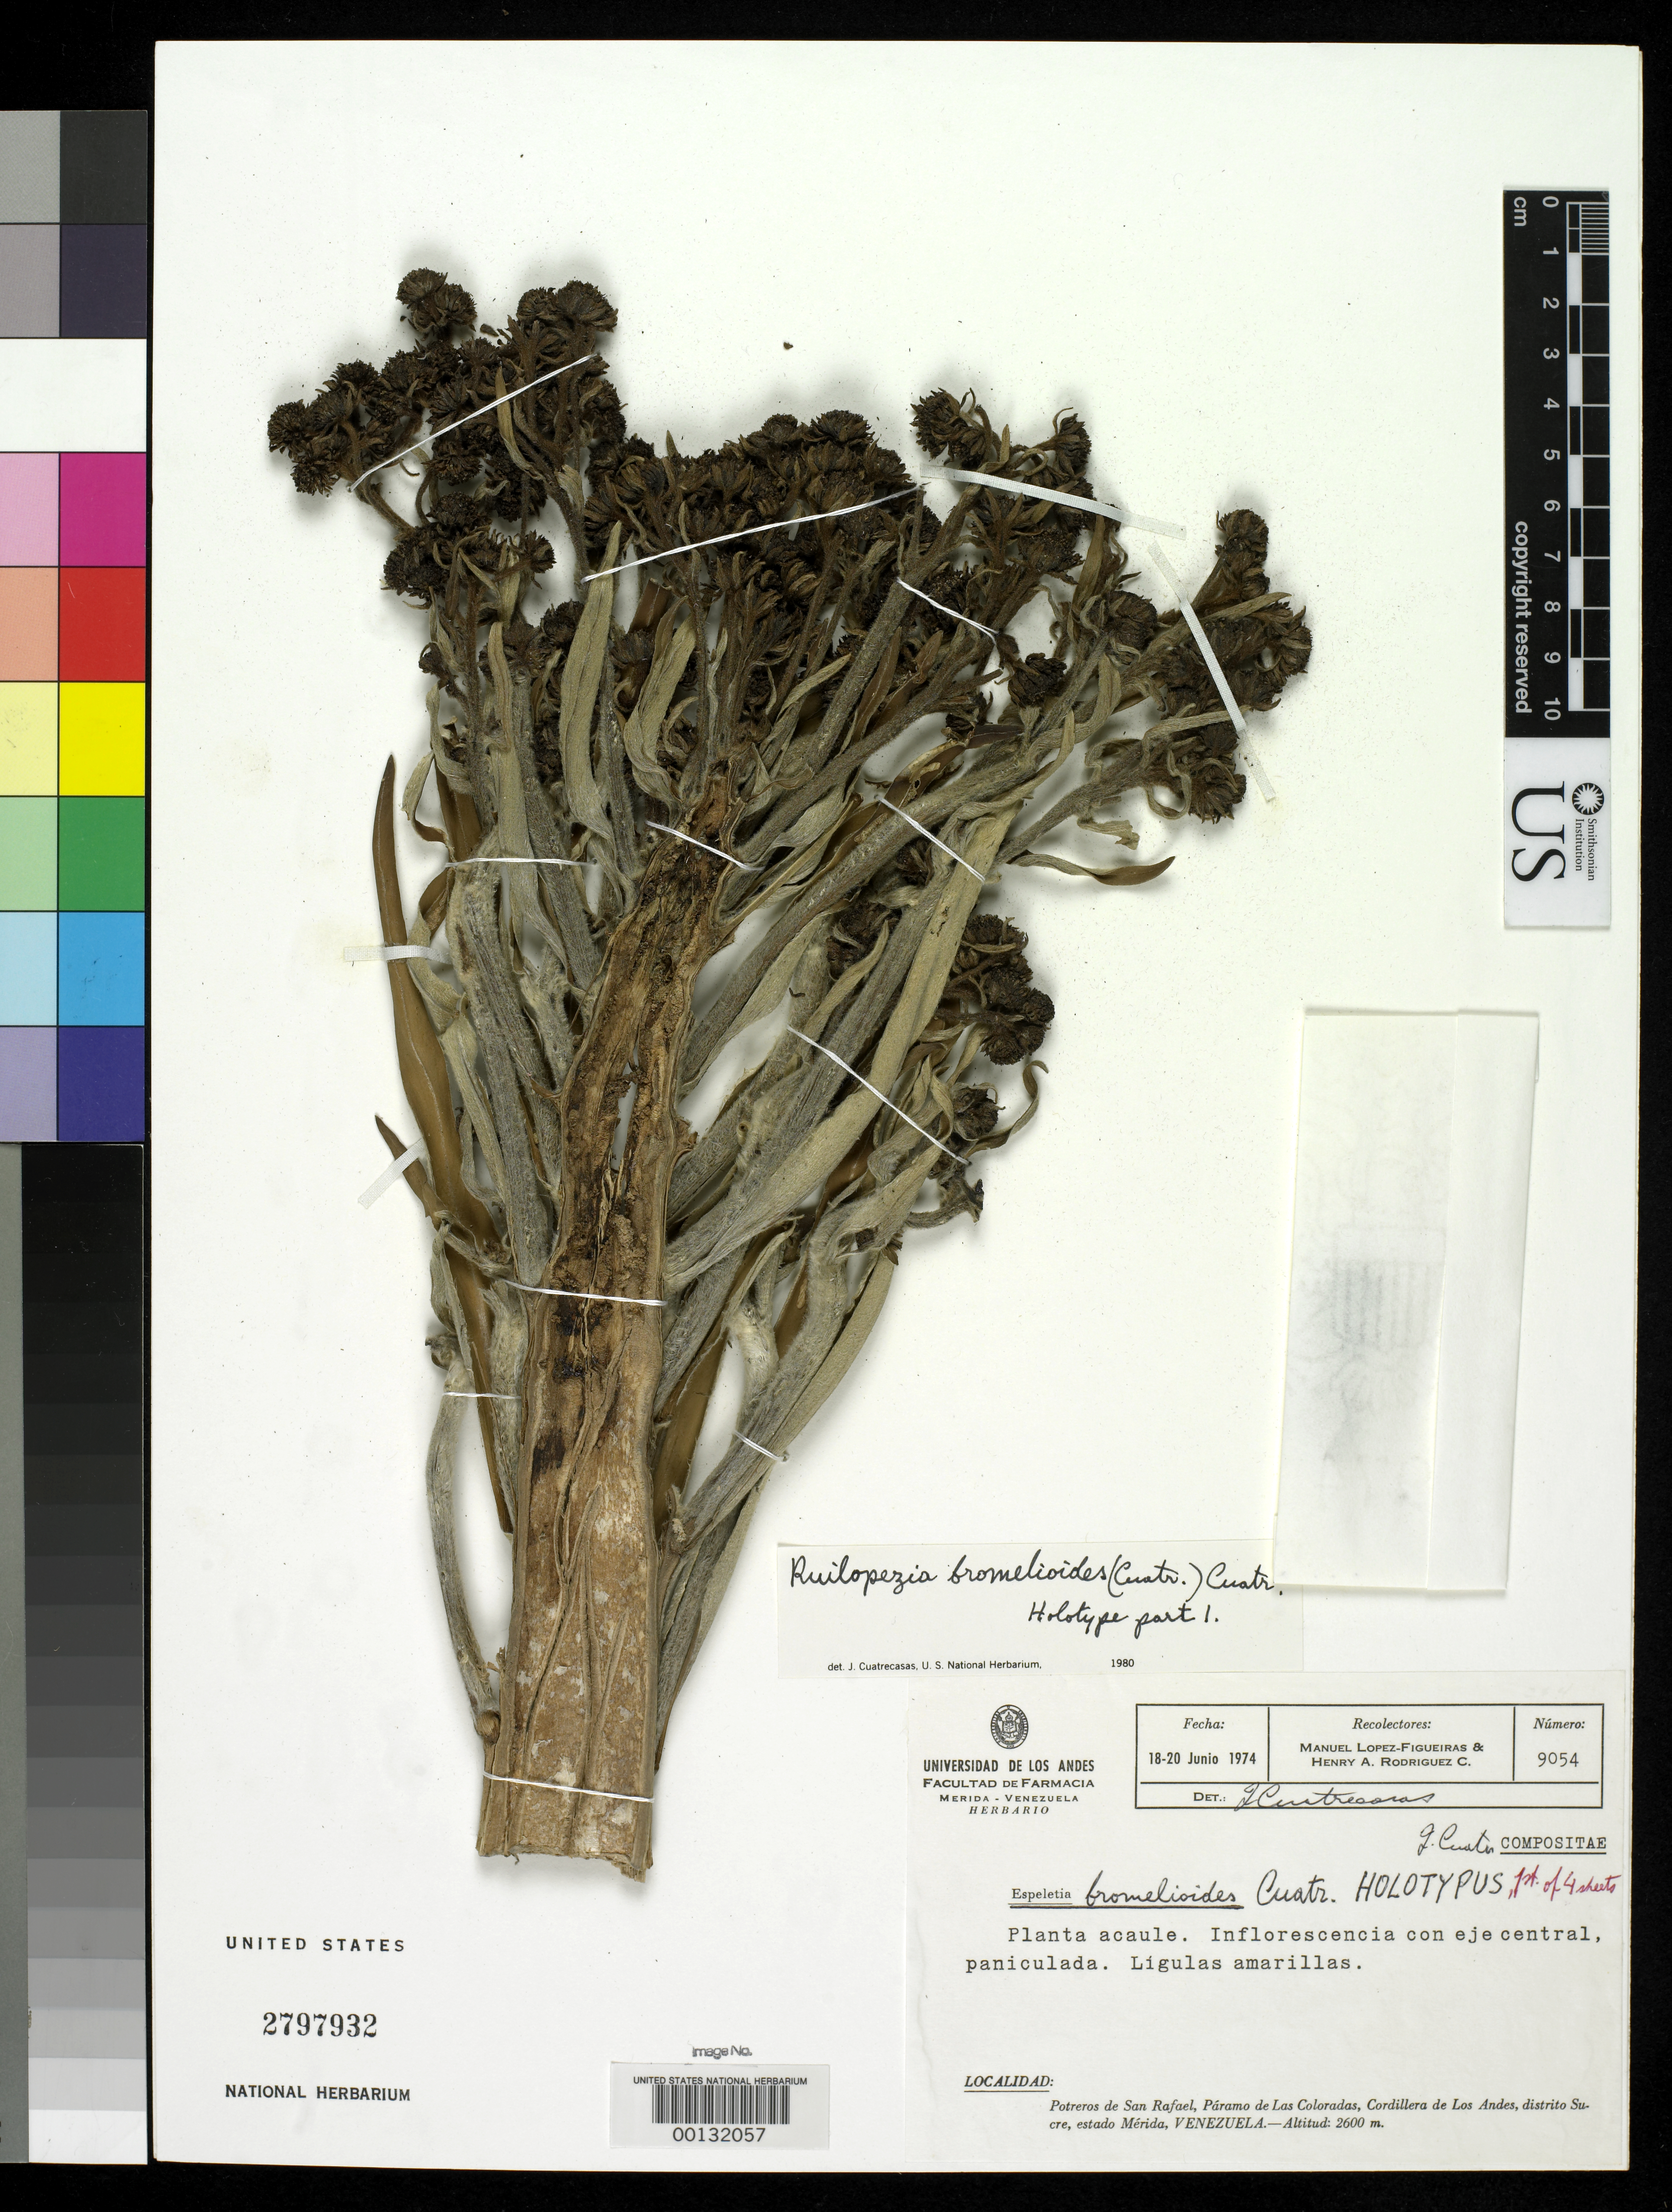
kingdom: Plantae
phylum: Tracheophyta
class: Magnoliopsida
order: Asterales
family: Asteraceae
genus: Espeletia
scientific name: Espeletia bromelioides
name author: Cuatrec.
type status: Holotype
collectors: M. López Figueiras & H. A. Rodriguez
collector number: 9054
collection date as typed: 18 Jun 1974 to 20 Jun 1974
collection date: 1974-06-18/1974-06-20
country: Venezuela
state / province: Mérida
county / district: Sucre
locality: Potreros de San Rafael, Páramo de las Coloradas, Cordillera de Los Andes.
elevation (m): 2600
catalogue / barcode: US 2797932